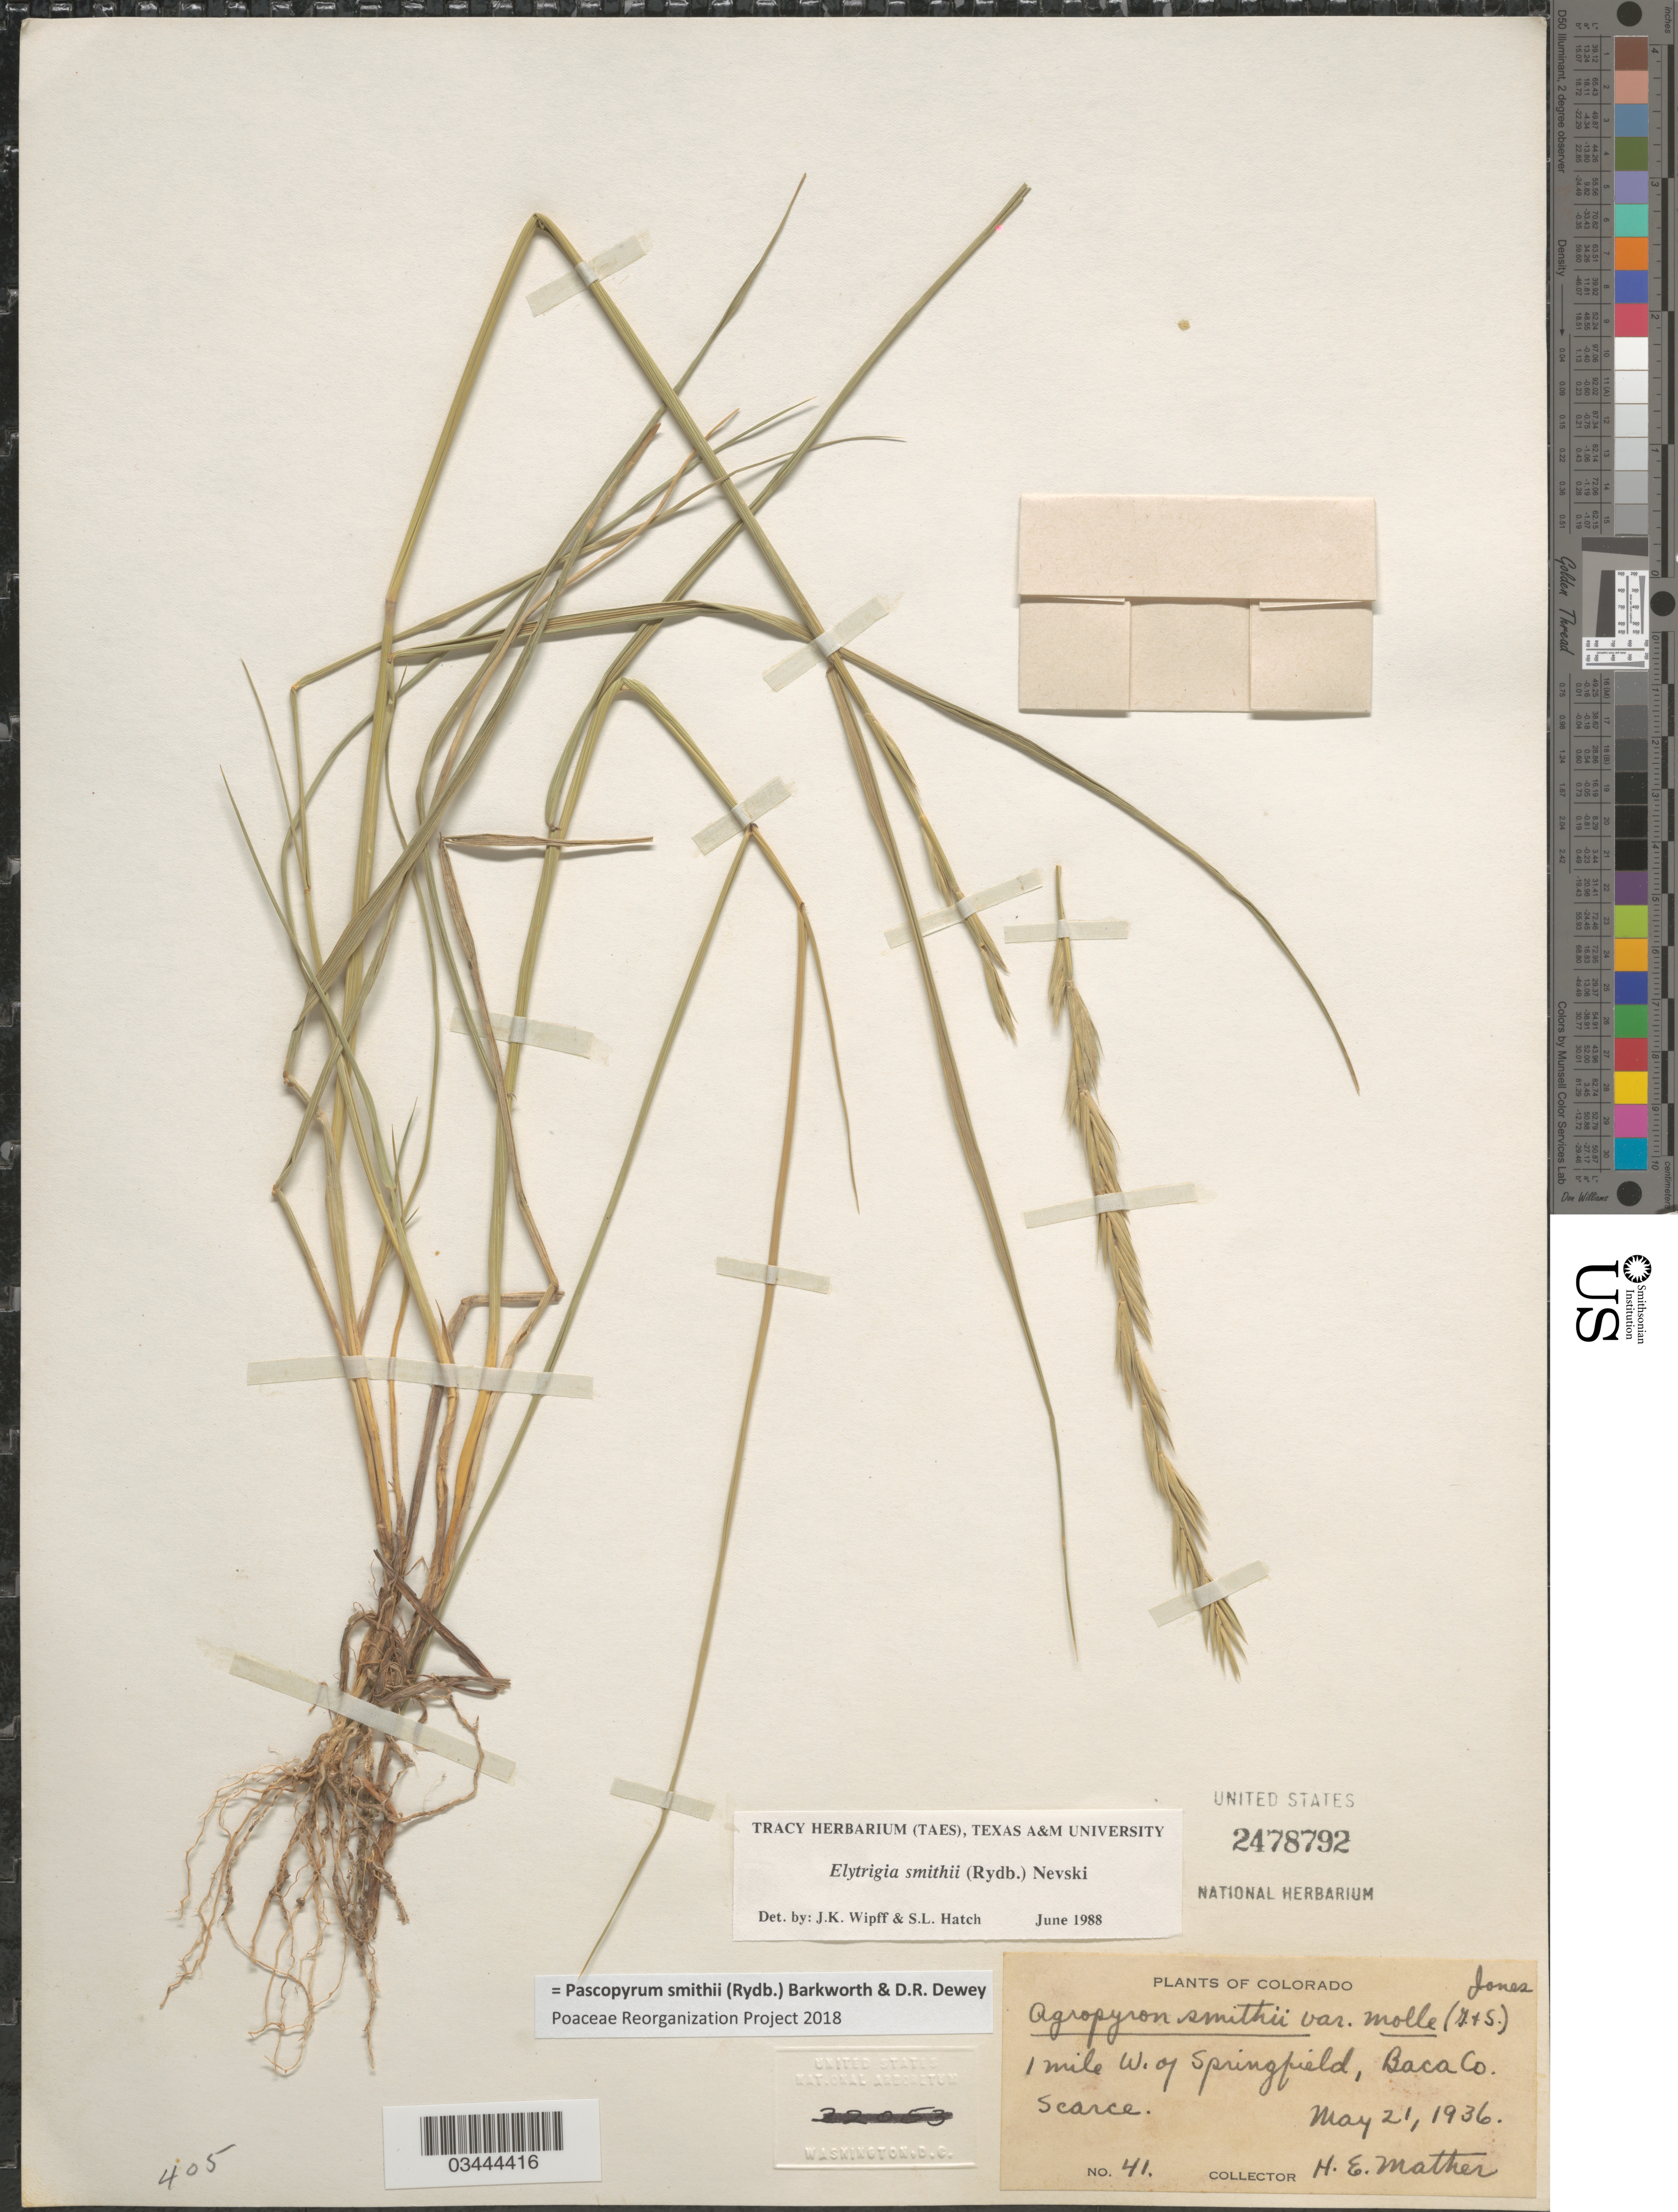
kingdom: Plantae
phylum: Tracheophyta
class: Liliopsida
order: Poales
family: Poaceae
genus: Pascopyrum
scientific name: Pascopyrum smithii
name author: (Rydb.) Barkworth & Dewey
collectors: H. Mather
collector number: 41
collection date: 1936-05-21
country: United States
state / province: Colorado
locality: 1 mile W. of Springfield, Baca Co.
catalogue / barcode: US 2478792